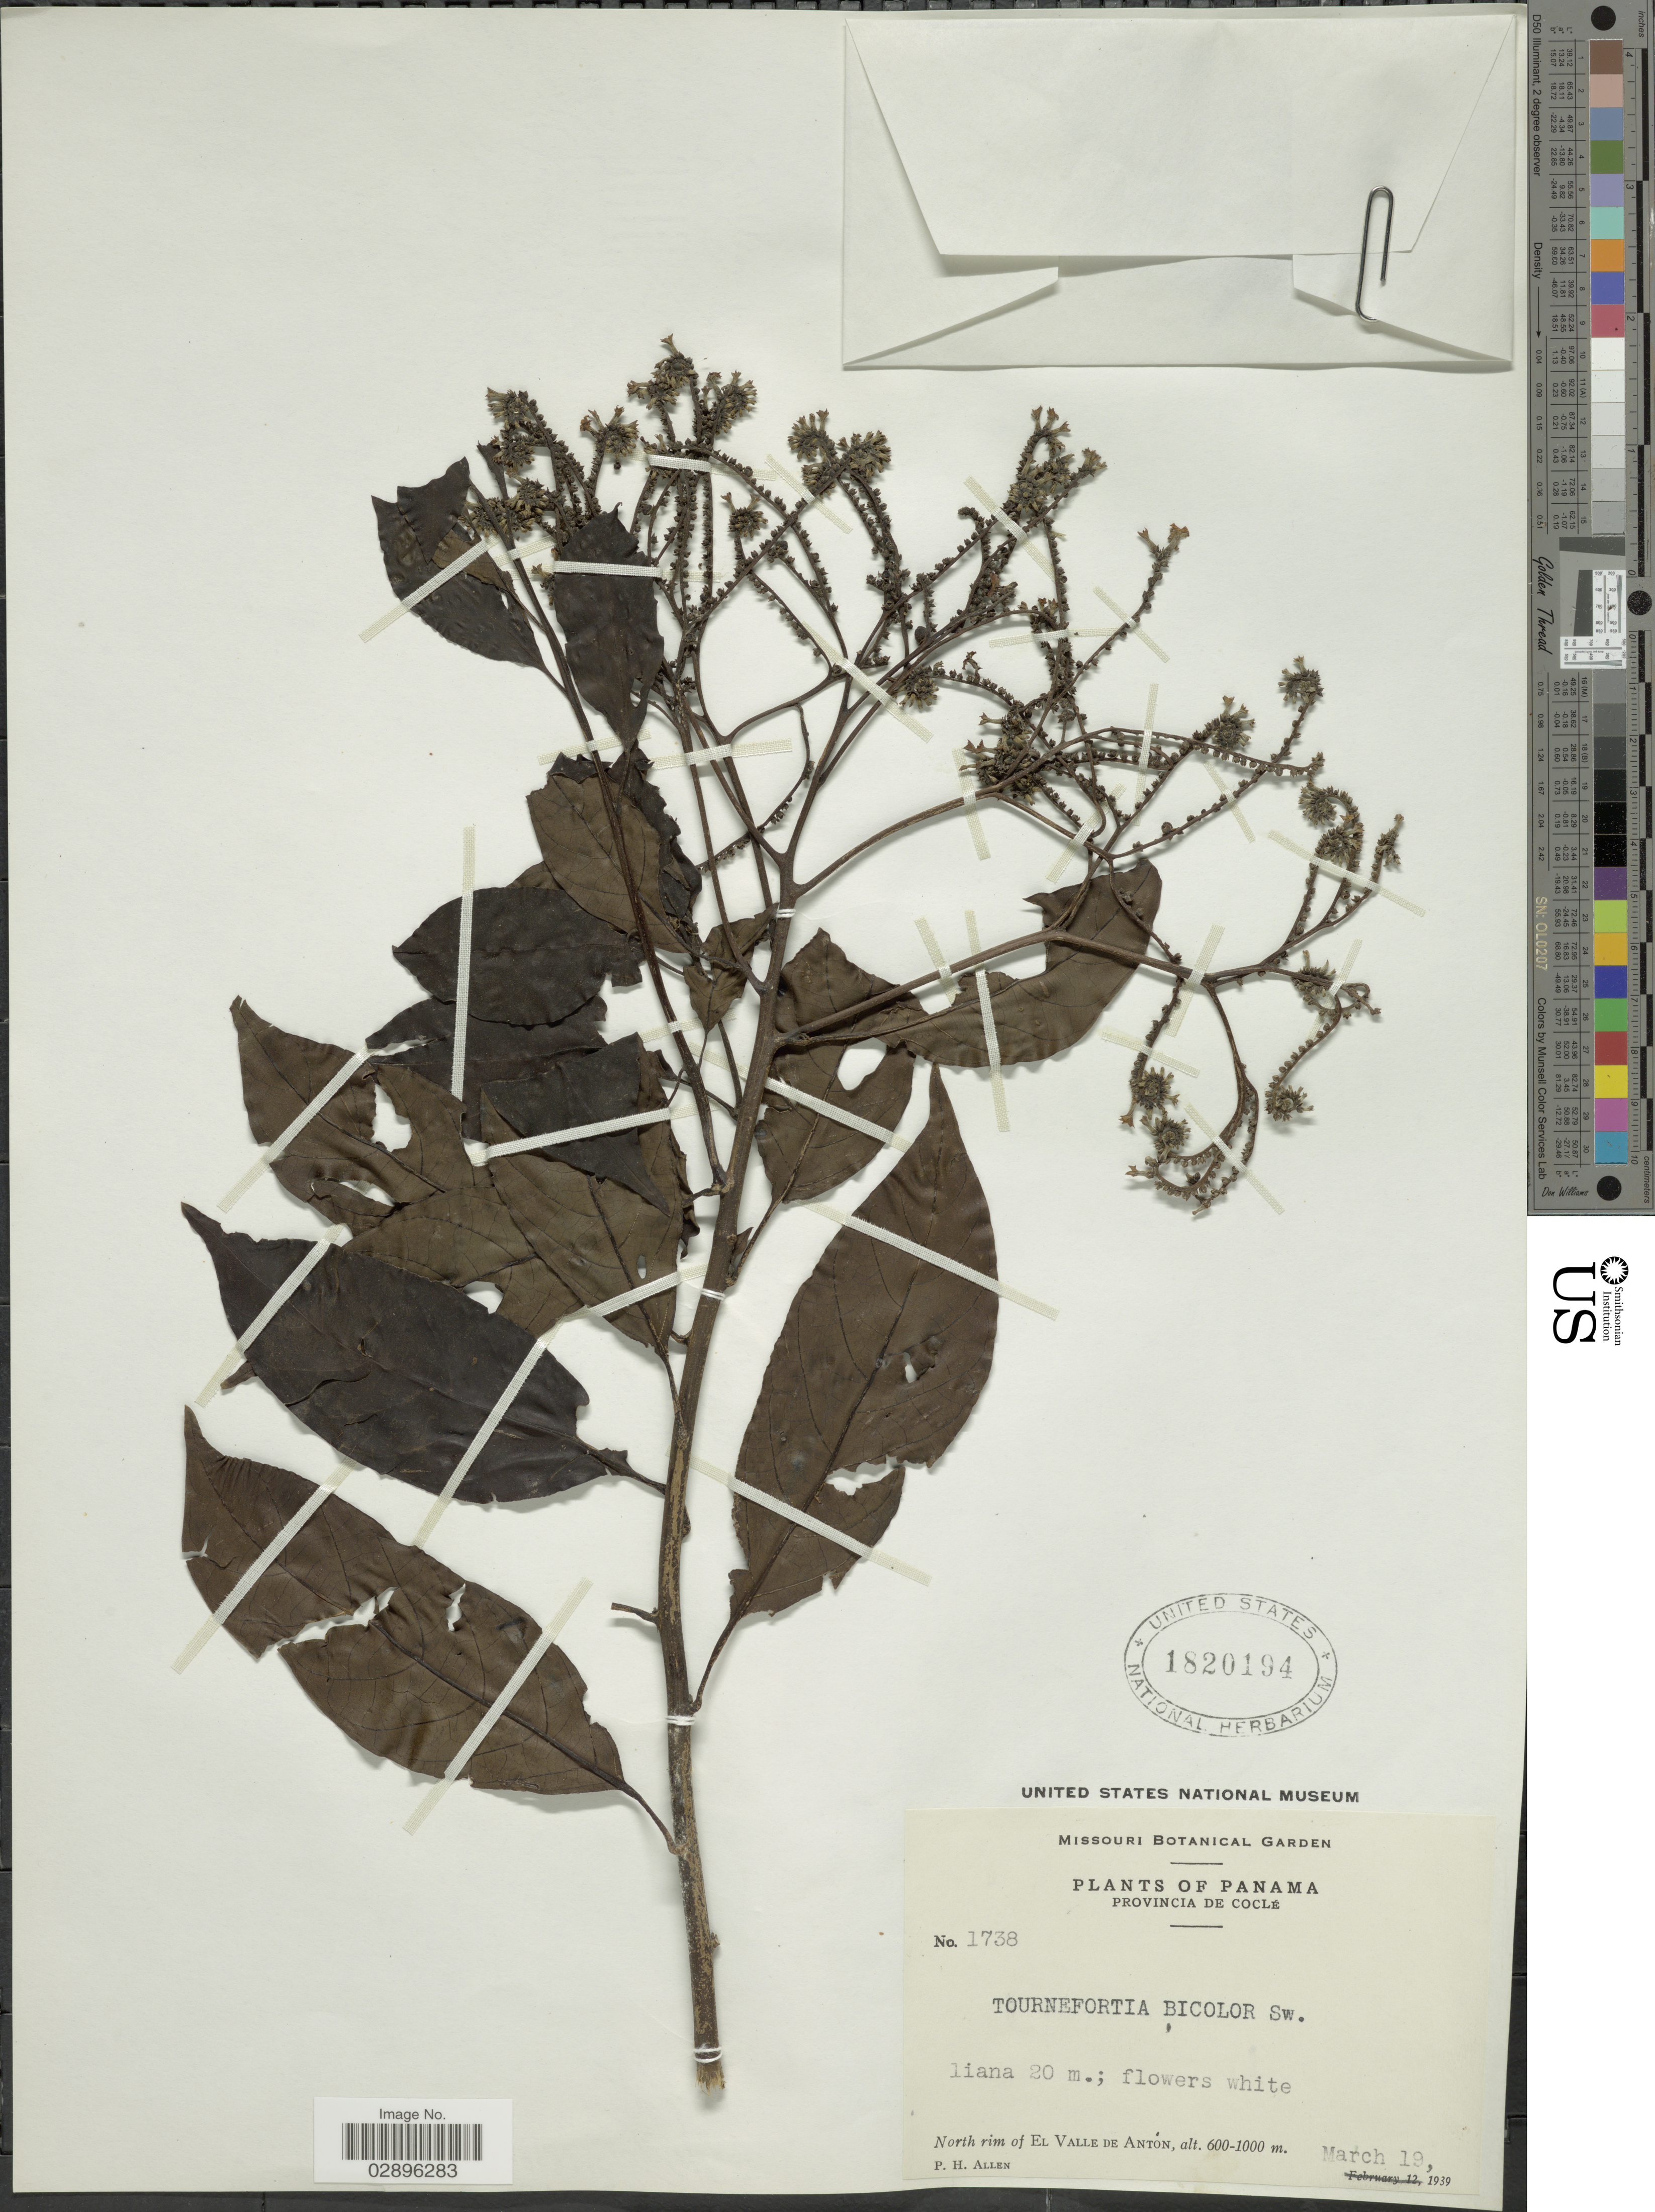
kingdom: Plantae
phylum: Tracheophyta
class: Magnoliopsida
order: Boraginales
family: Heliotropiaceae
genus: Tournefortia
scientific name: Tournefortia bicolor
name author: Sw.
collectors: P. H. Allen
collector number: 1738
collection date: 1939-03-19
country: Panama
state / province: Coclé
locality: North rim of El Valle de Anton.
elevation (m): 600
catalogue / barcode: US 1820194